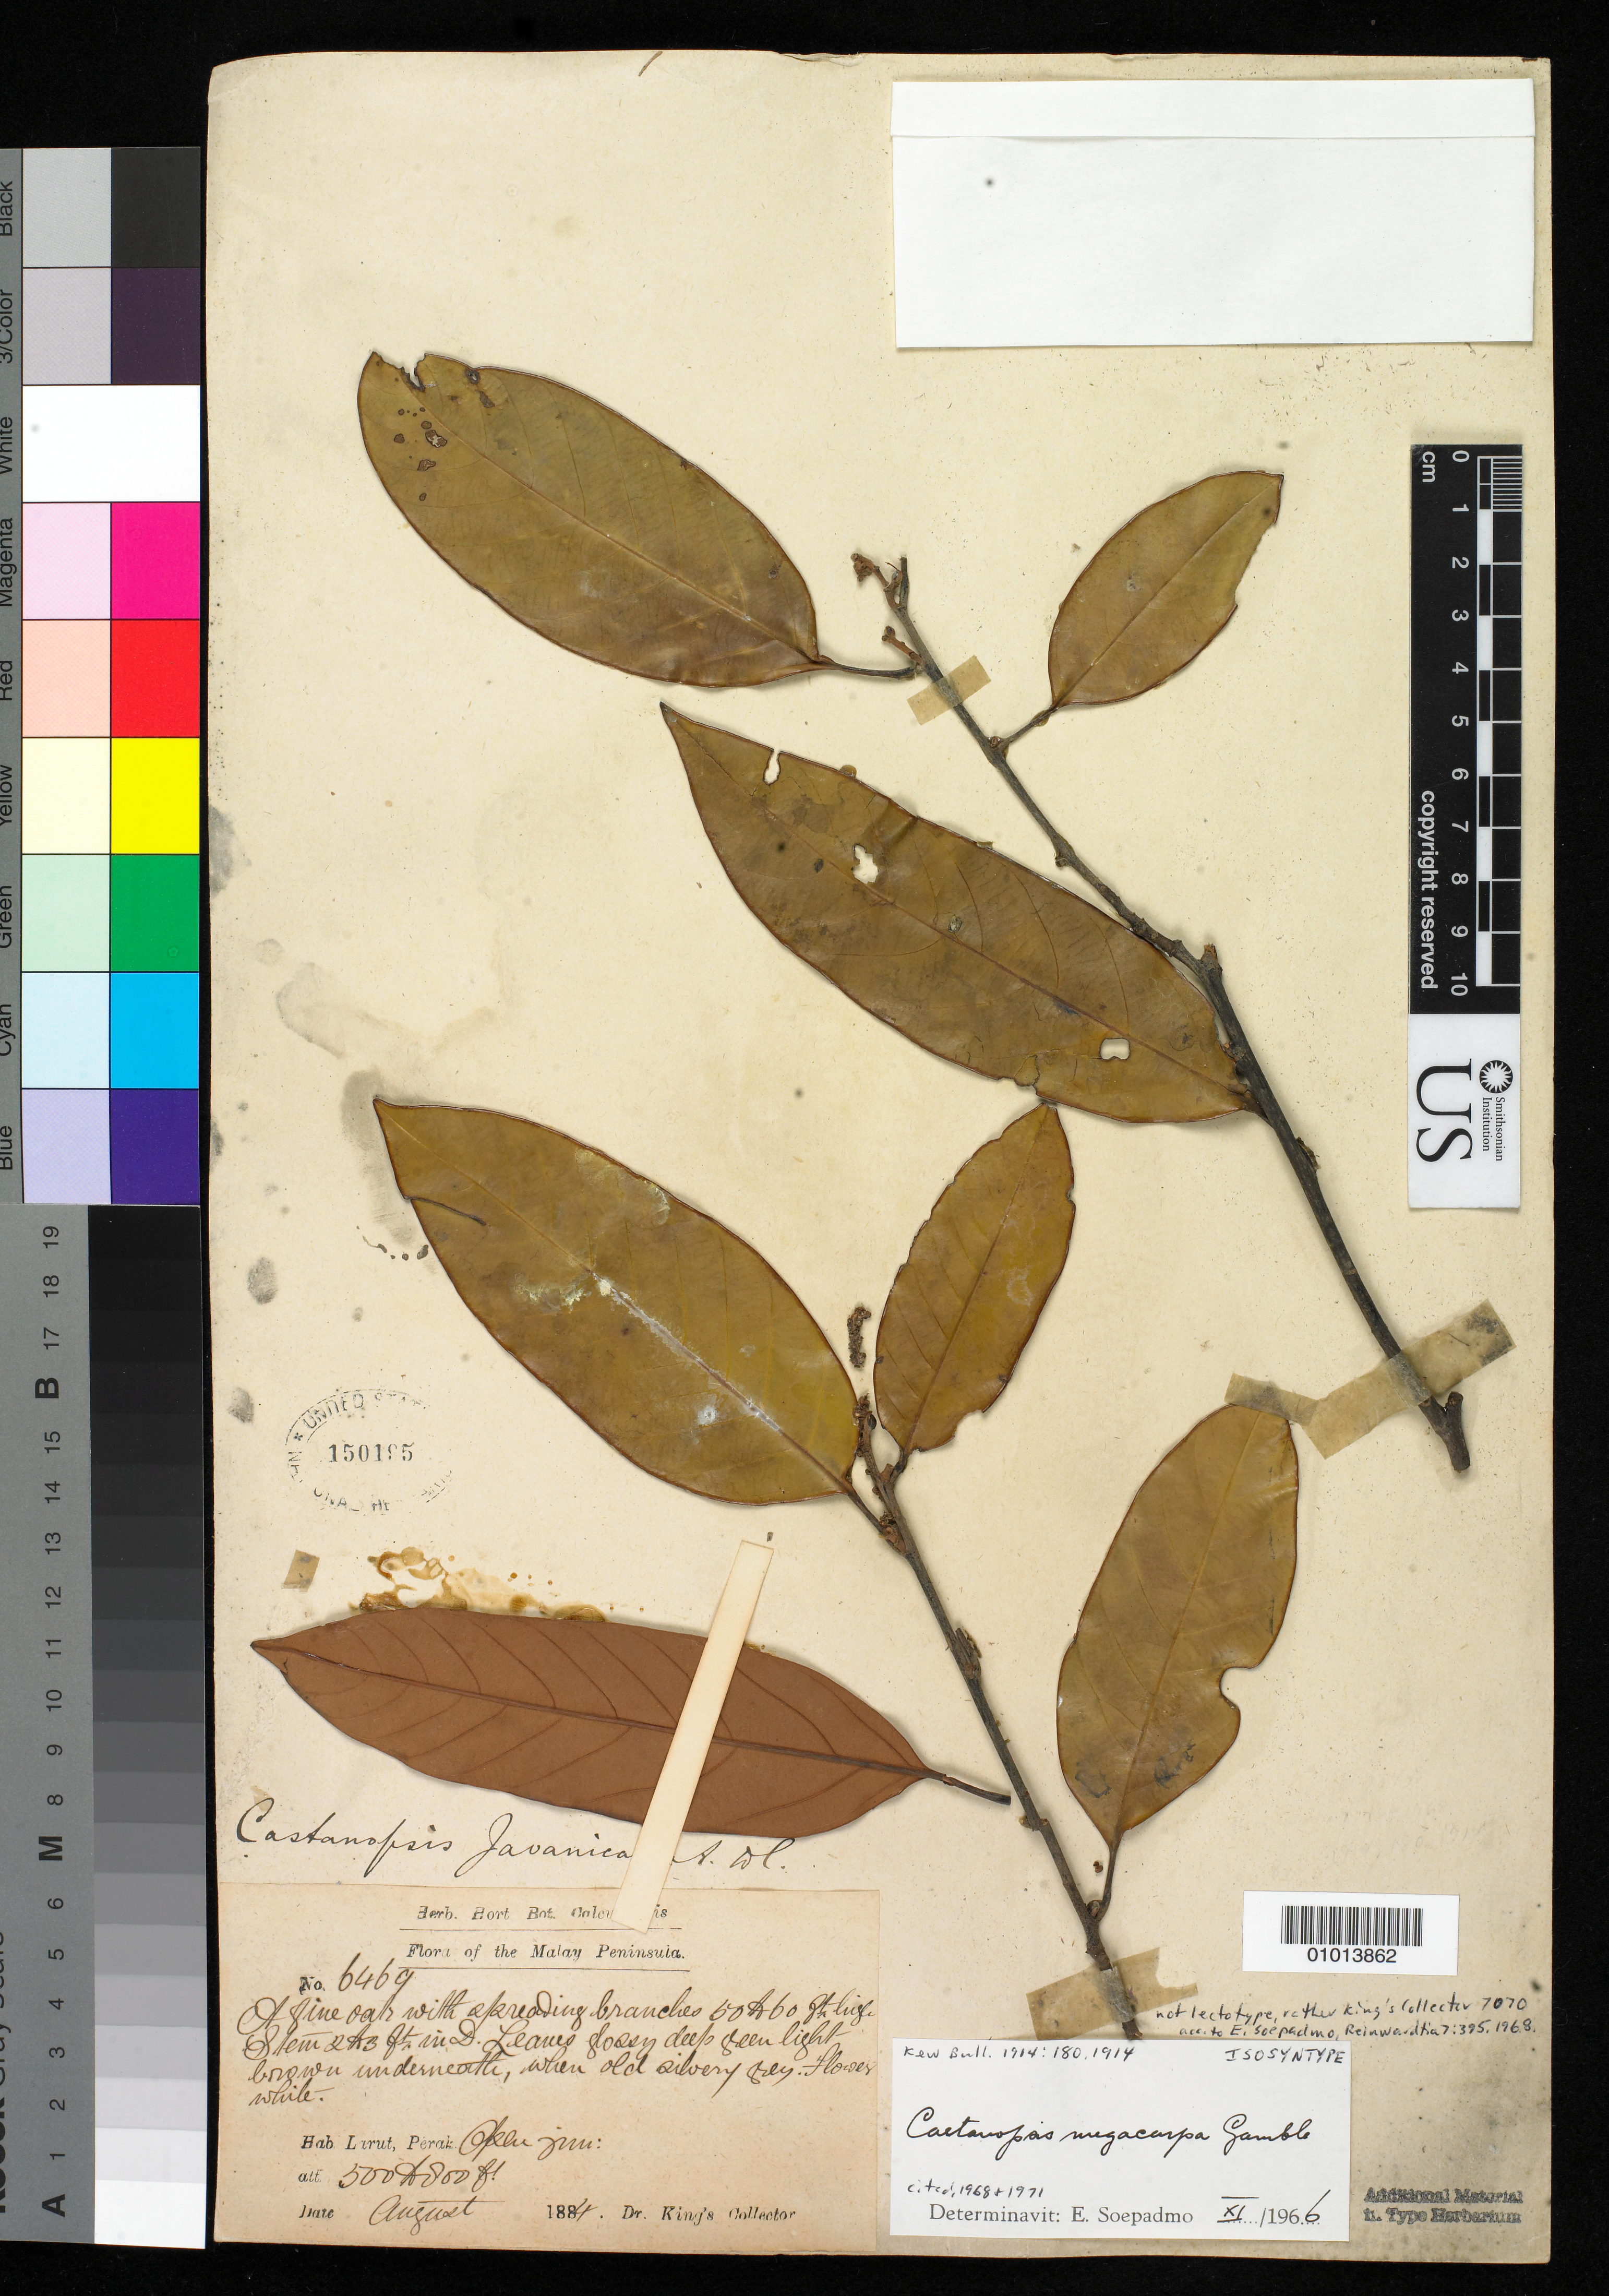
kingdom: Plantae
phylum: Tracheophyta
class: Magnoliopsida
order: Fagales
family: Fagaceae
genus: Castanopsis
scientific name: Castanopsis megacarpa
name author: Gamble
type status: Isosyntype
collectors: Dr. King's collector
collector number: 6469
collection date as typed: Aug 1884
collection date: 1884-08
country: Malaysia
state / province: Perak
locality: Larut.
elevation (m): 152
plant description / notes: Not lectotype, rather King's collector 7070 acc to E. Soepadmo in Reinwardtia 7:395. 1968.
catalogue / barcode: US 150195